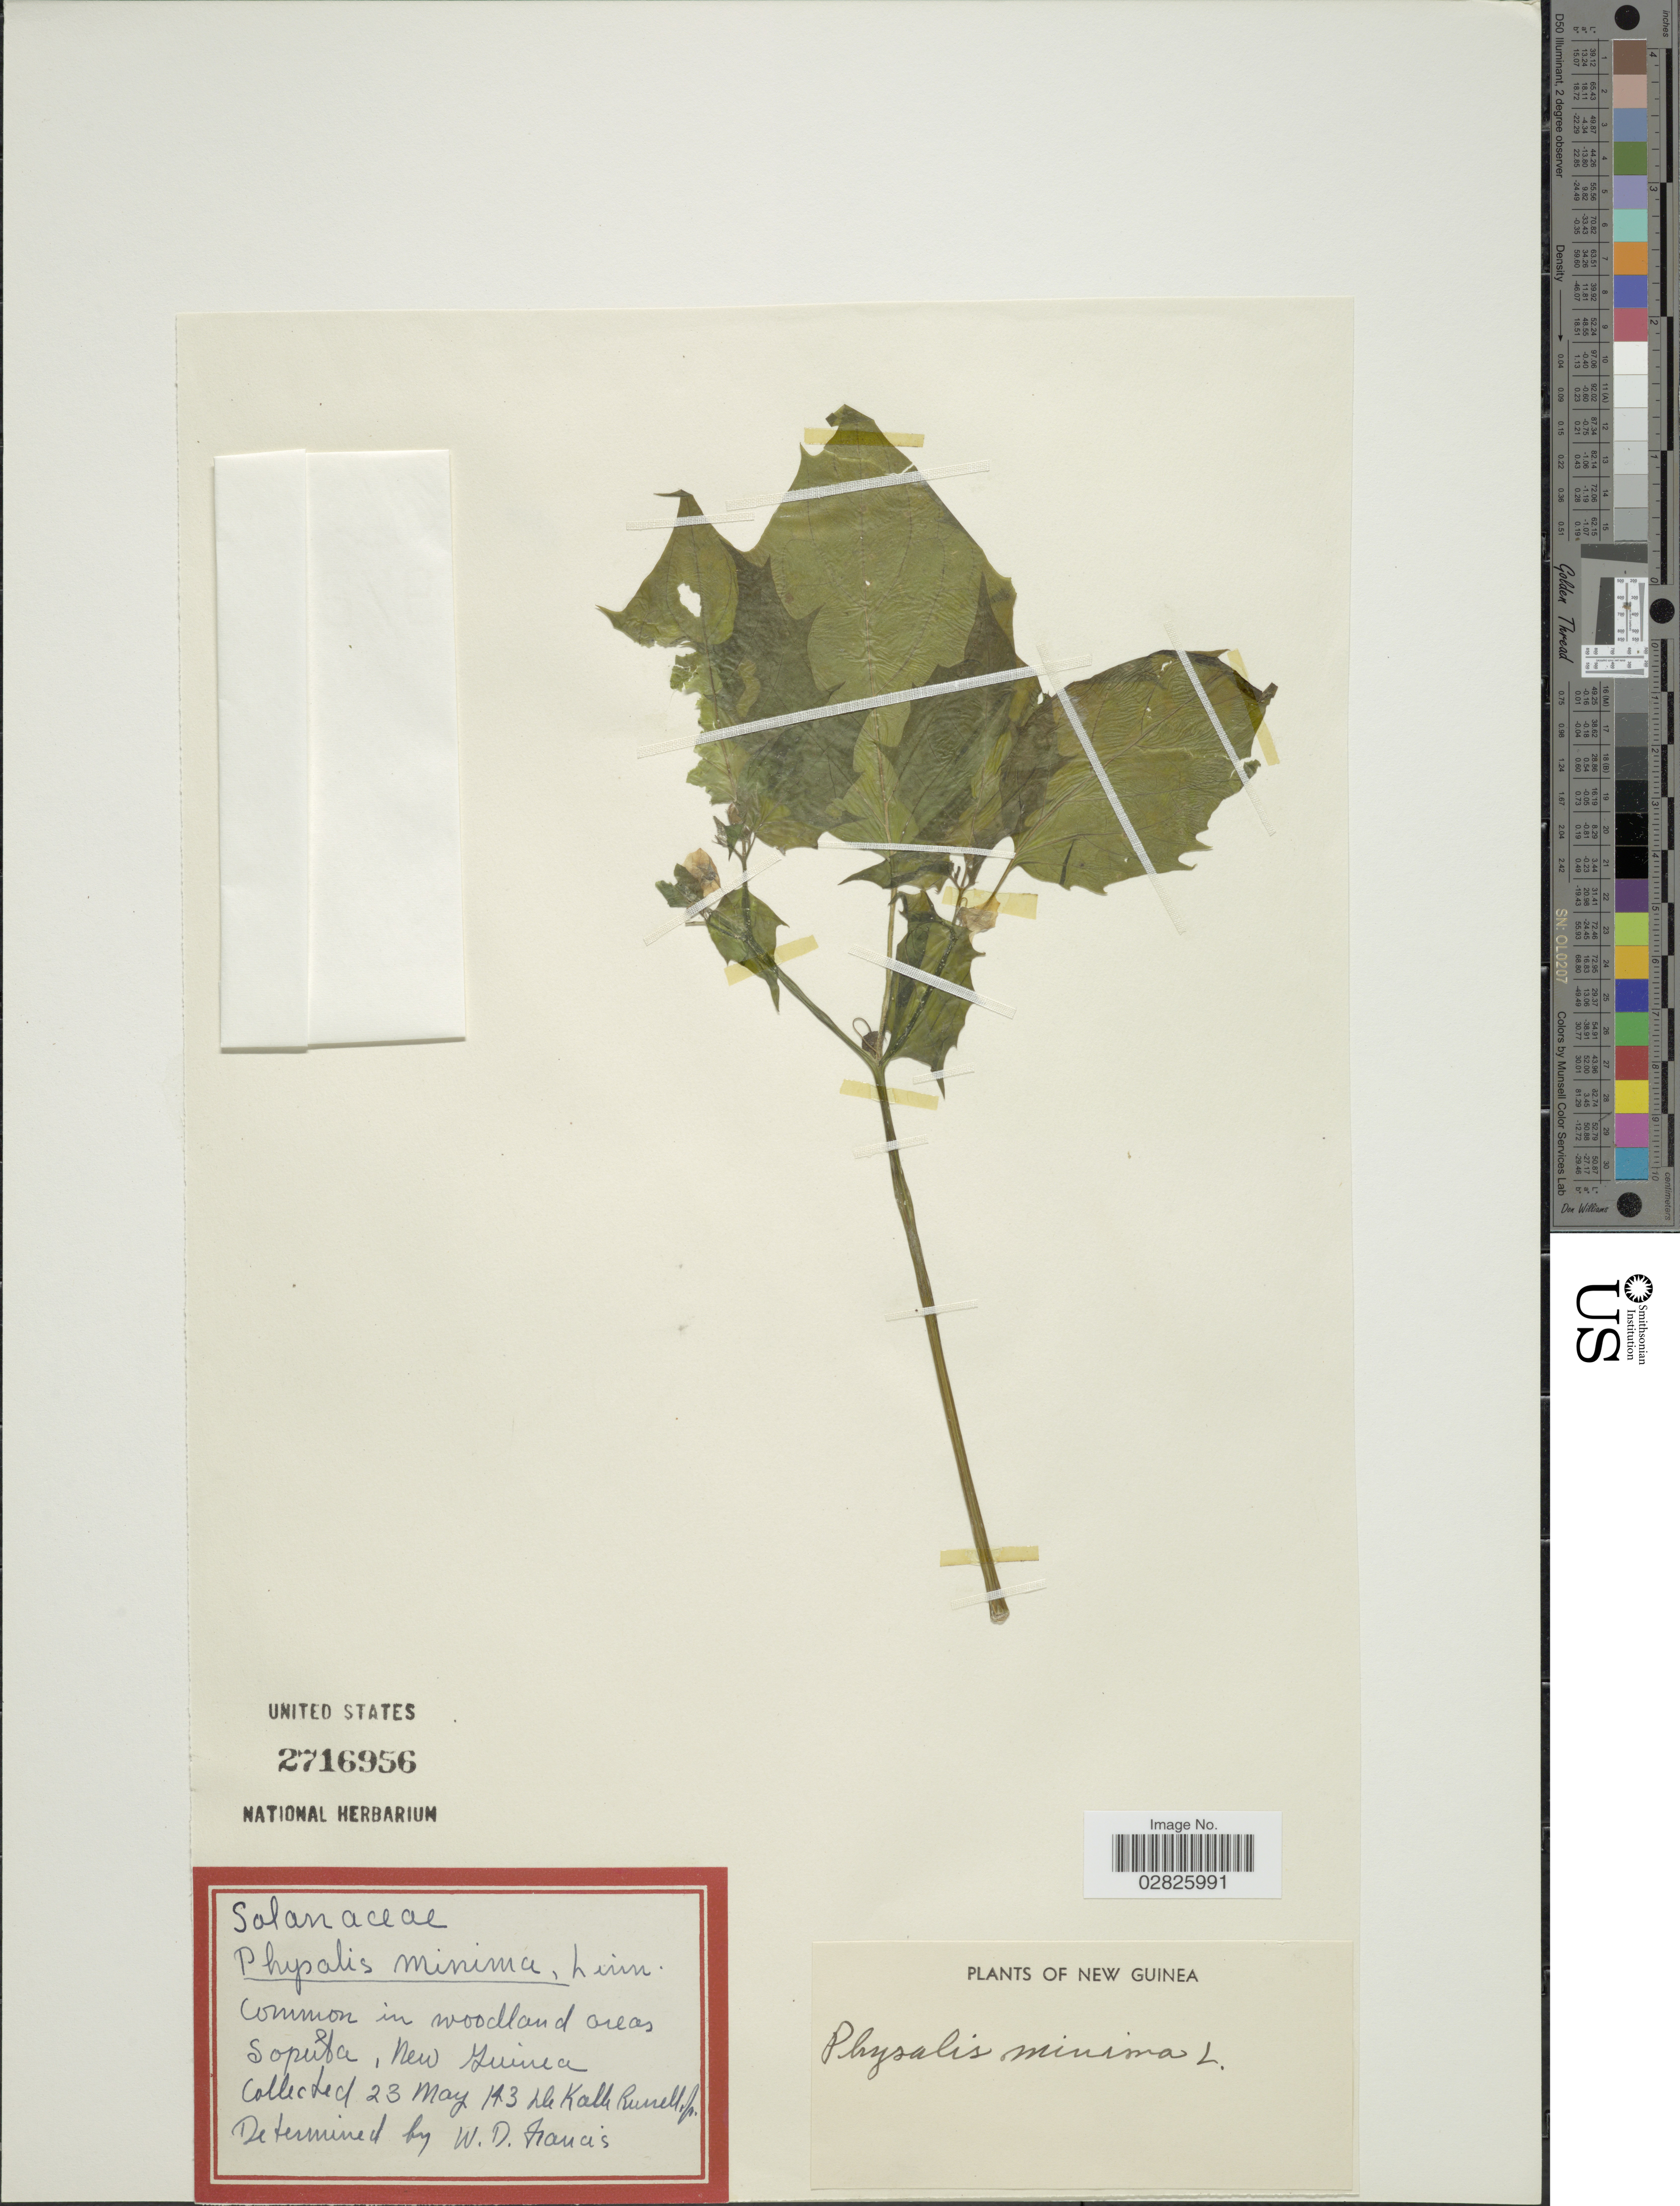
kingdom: Plantae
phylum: Tracheophyta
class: Magnoliopsida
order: Solanales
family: Solanaceae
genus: Physalis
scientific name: Physalis minima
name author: L.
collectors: D. K. Russell Jr.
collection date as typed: Transcribed d/m/y: 23/5/43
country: Papua New Guinea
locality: Soputa, New Guinea.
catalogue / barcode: US 2716956